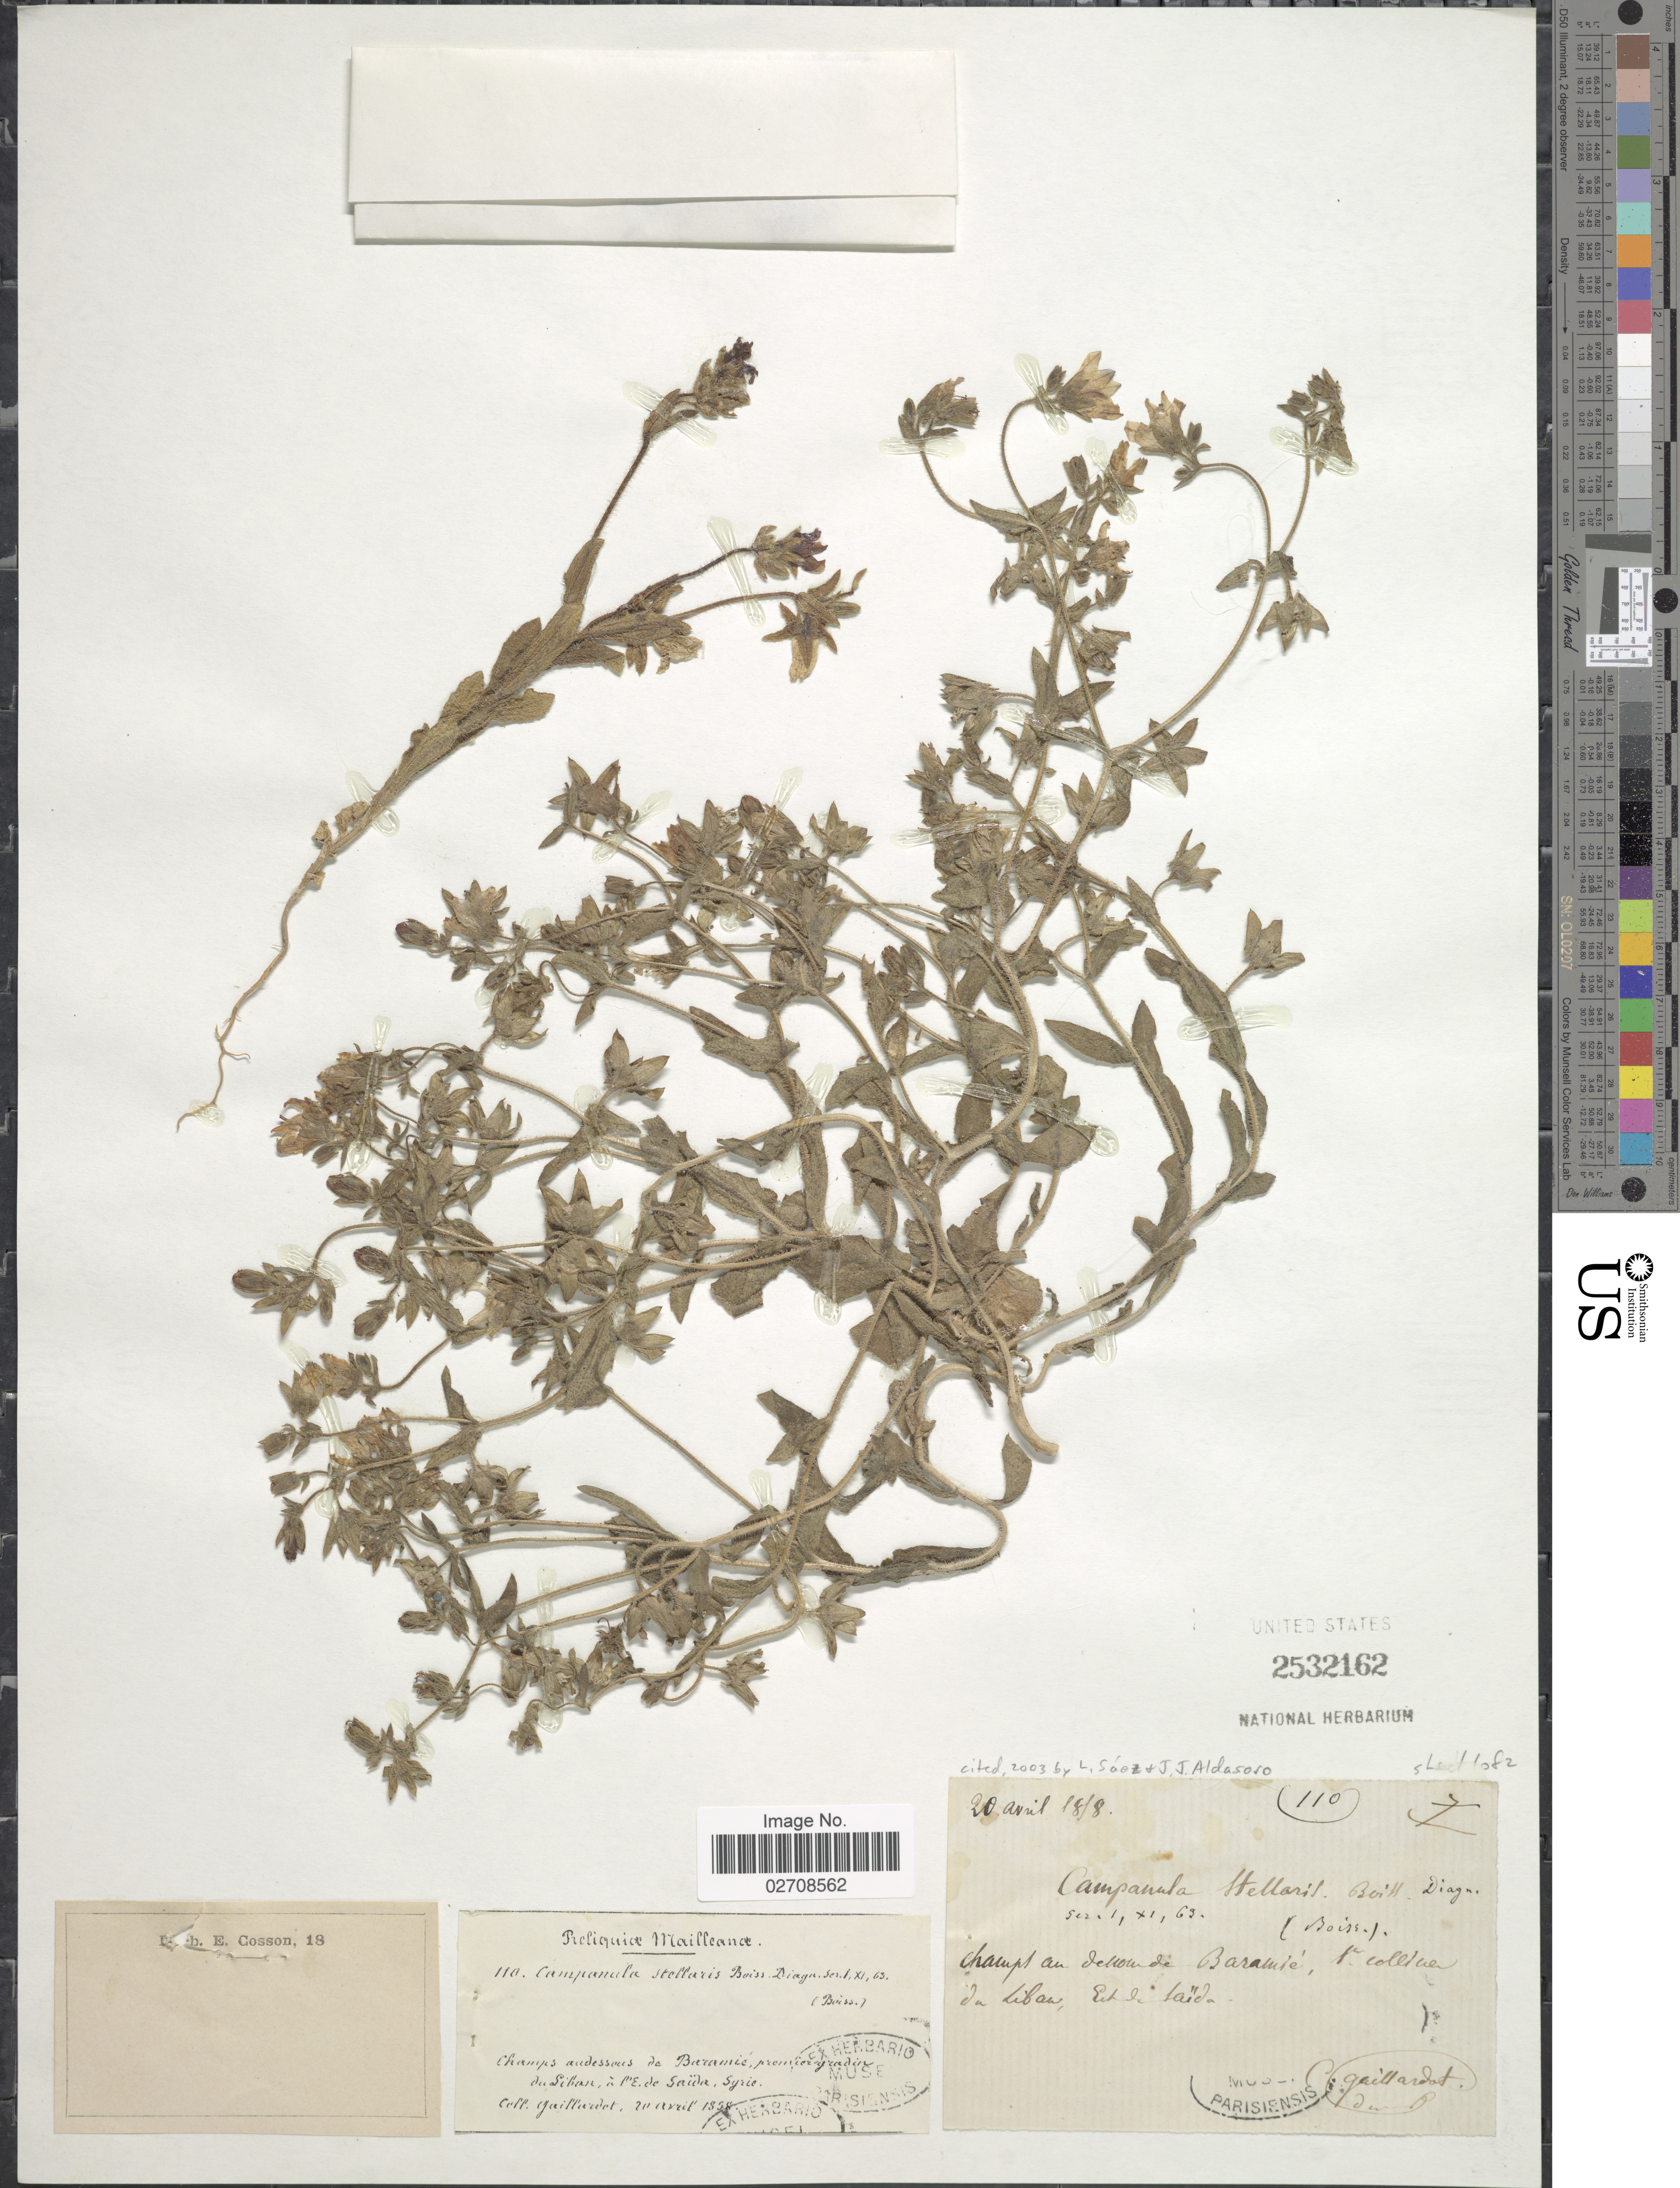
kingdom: Plantae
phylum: Tracheophyta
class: Magnoliopsida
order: Asterales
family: Campanulaceae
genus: Campanula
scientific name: Campanula stellaris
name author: Boiss.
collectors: Gaillardot, --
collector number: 110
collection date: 1858-04-20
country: Syria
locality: Reliquiae Mailleance, Champus andessous de Buramie, premiergador da Liban, a Le de Saibi [interpreted]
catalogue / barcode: US 2532162